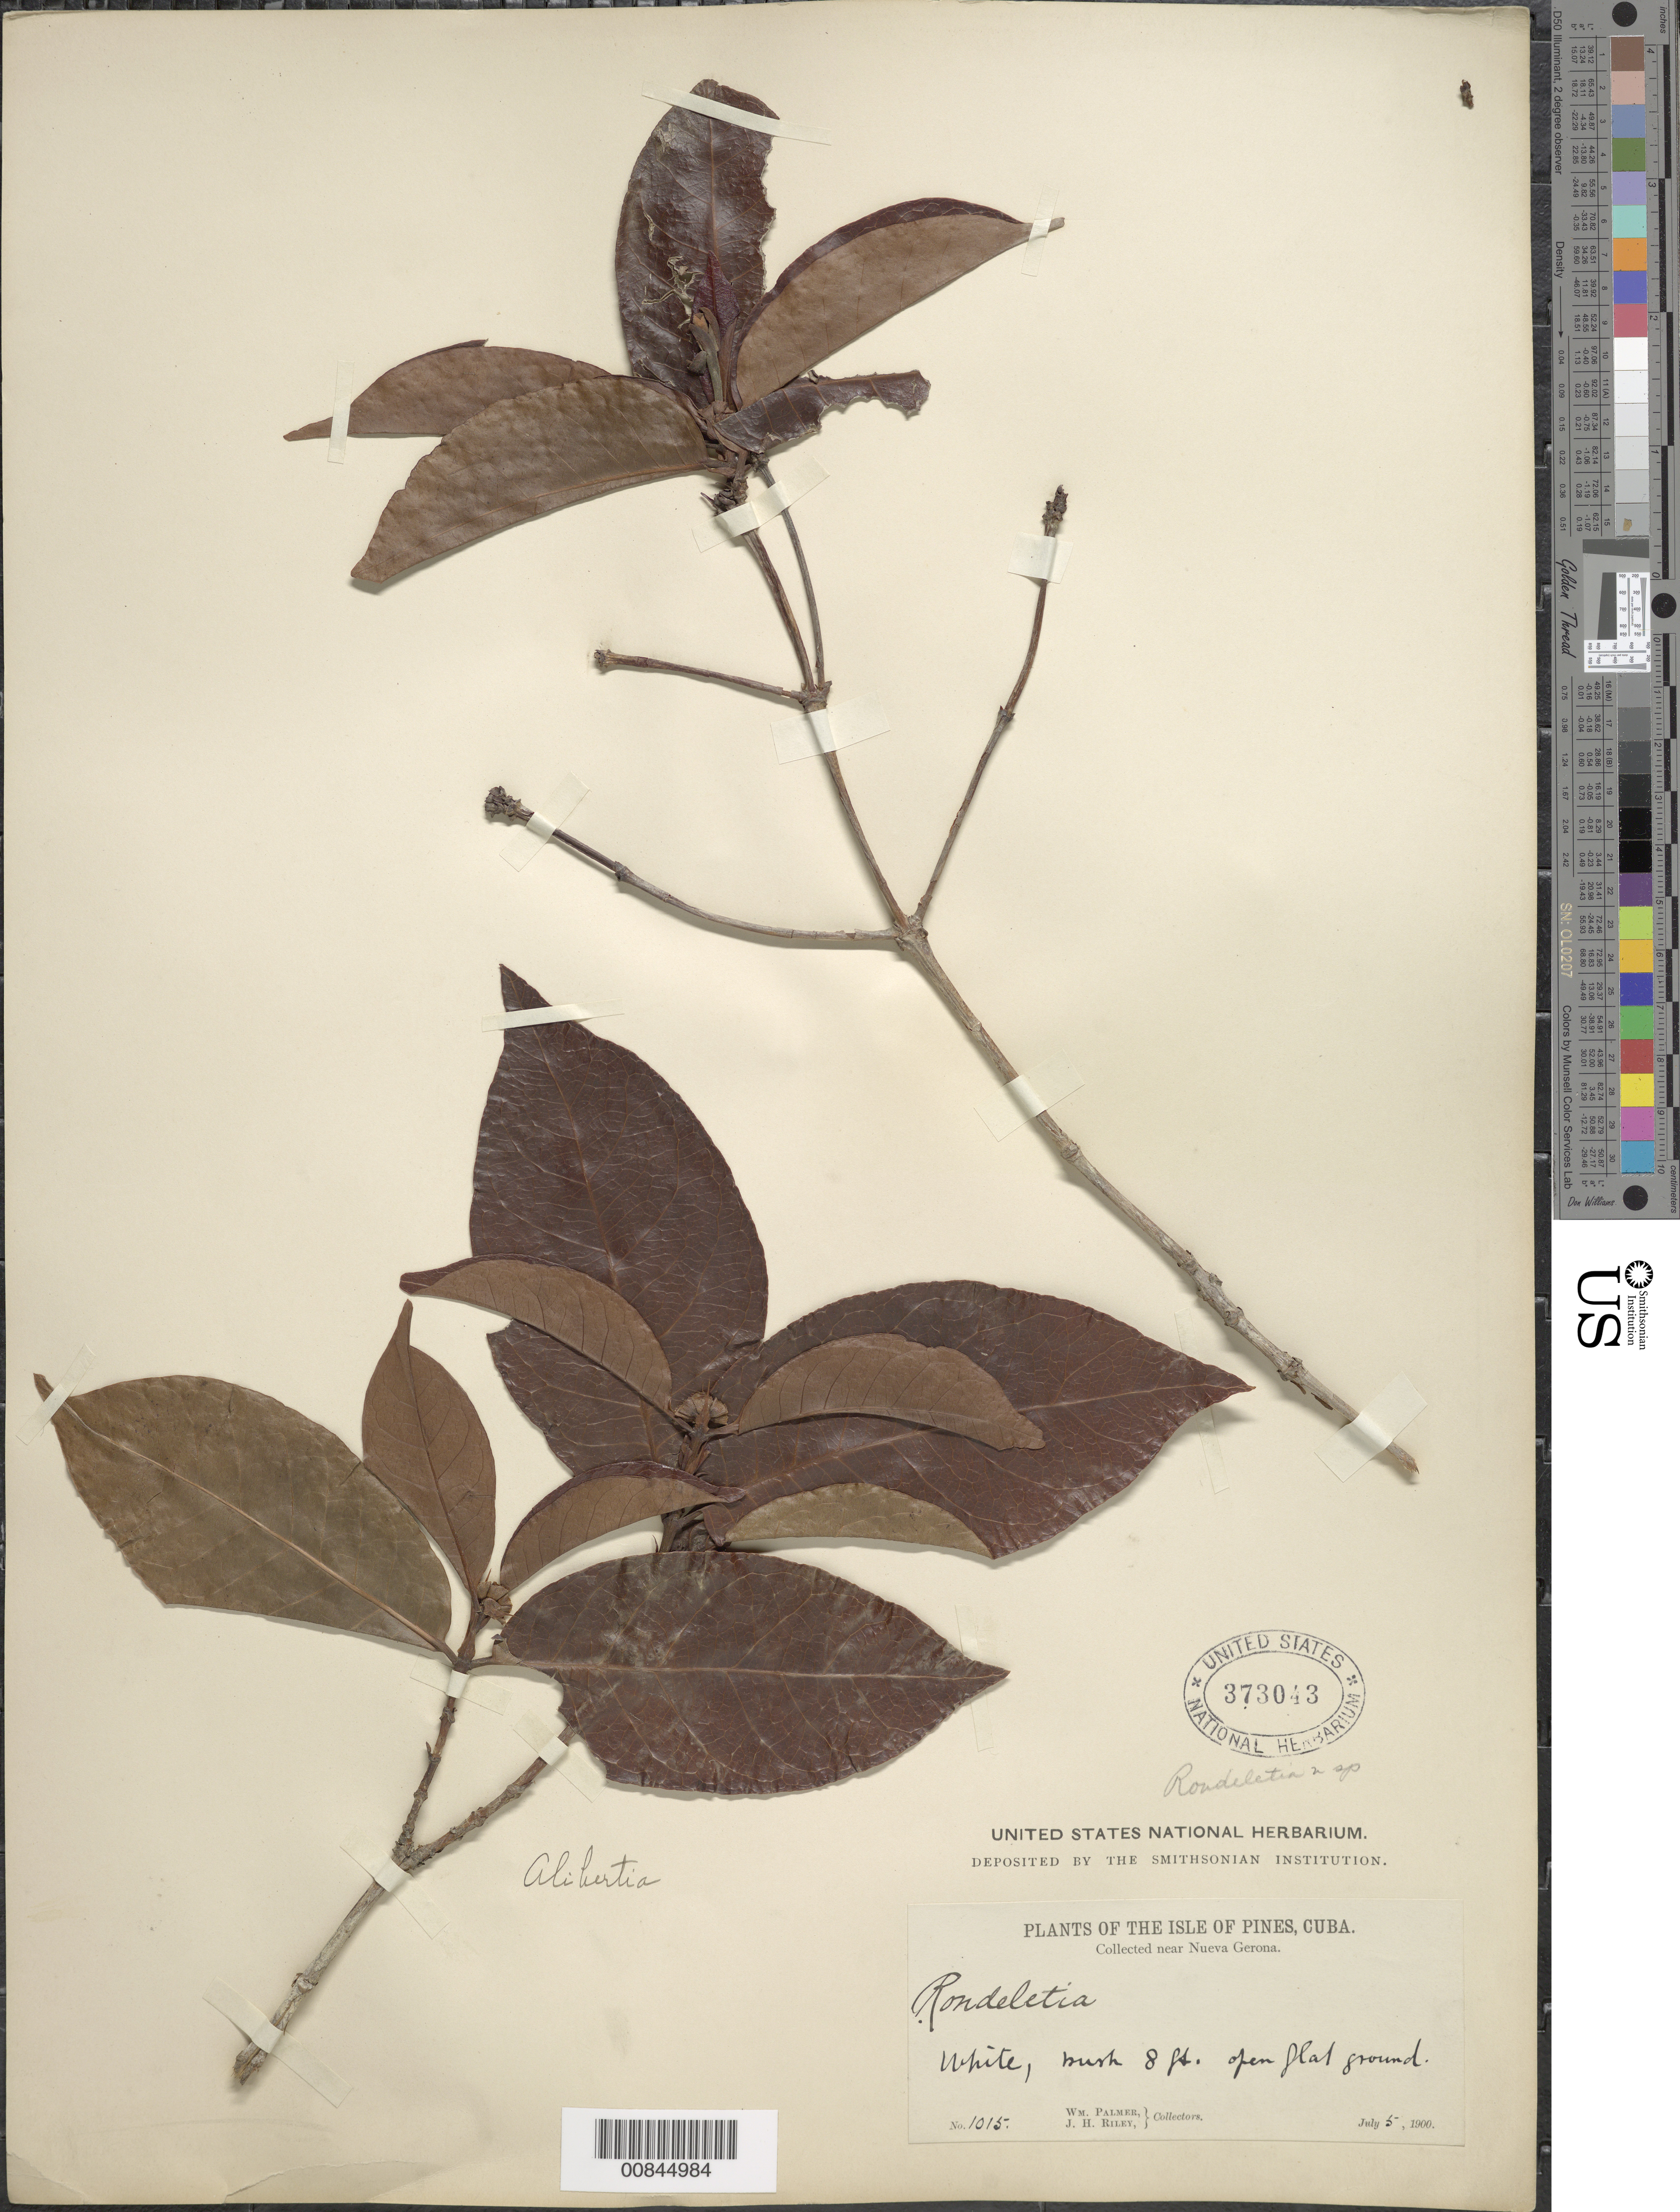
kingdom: Plantae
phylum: Tracheophyta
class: Magnoliopsida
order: Gentianales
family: Rubiaceae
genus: Alibertia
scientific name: Alibertia edulis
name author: (Rich.) A. Rich. ex DC.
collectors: W. Palmer & J. H. Riley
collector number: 1015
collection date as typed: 05 Jul 1900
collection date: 1900-07-05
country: Cuba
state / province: Isla de La Juventud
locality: Near Nueva Gerona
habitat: Open flat ground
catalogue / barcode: US 373043